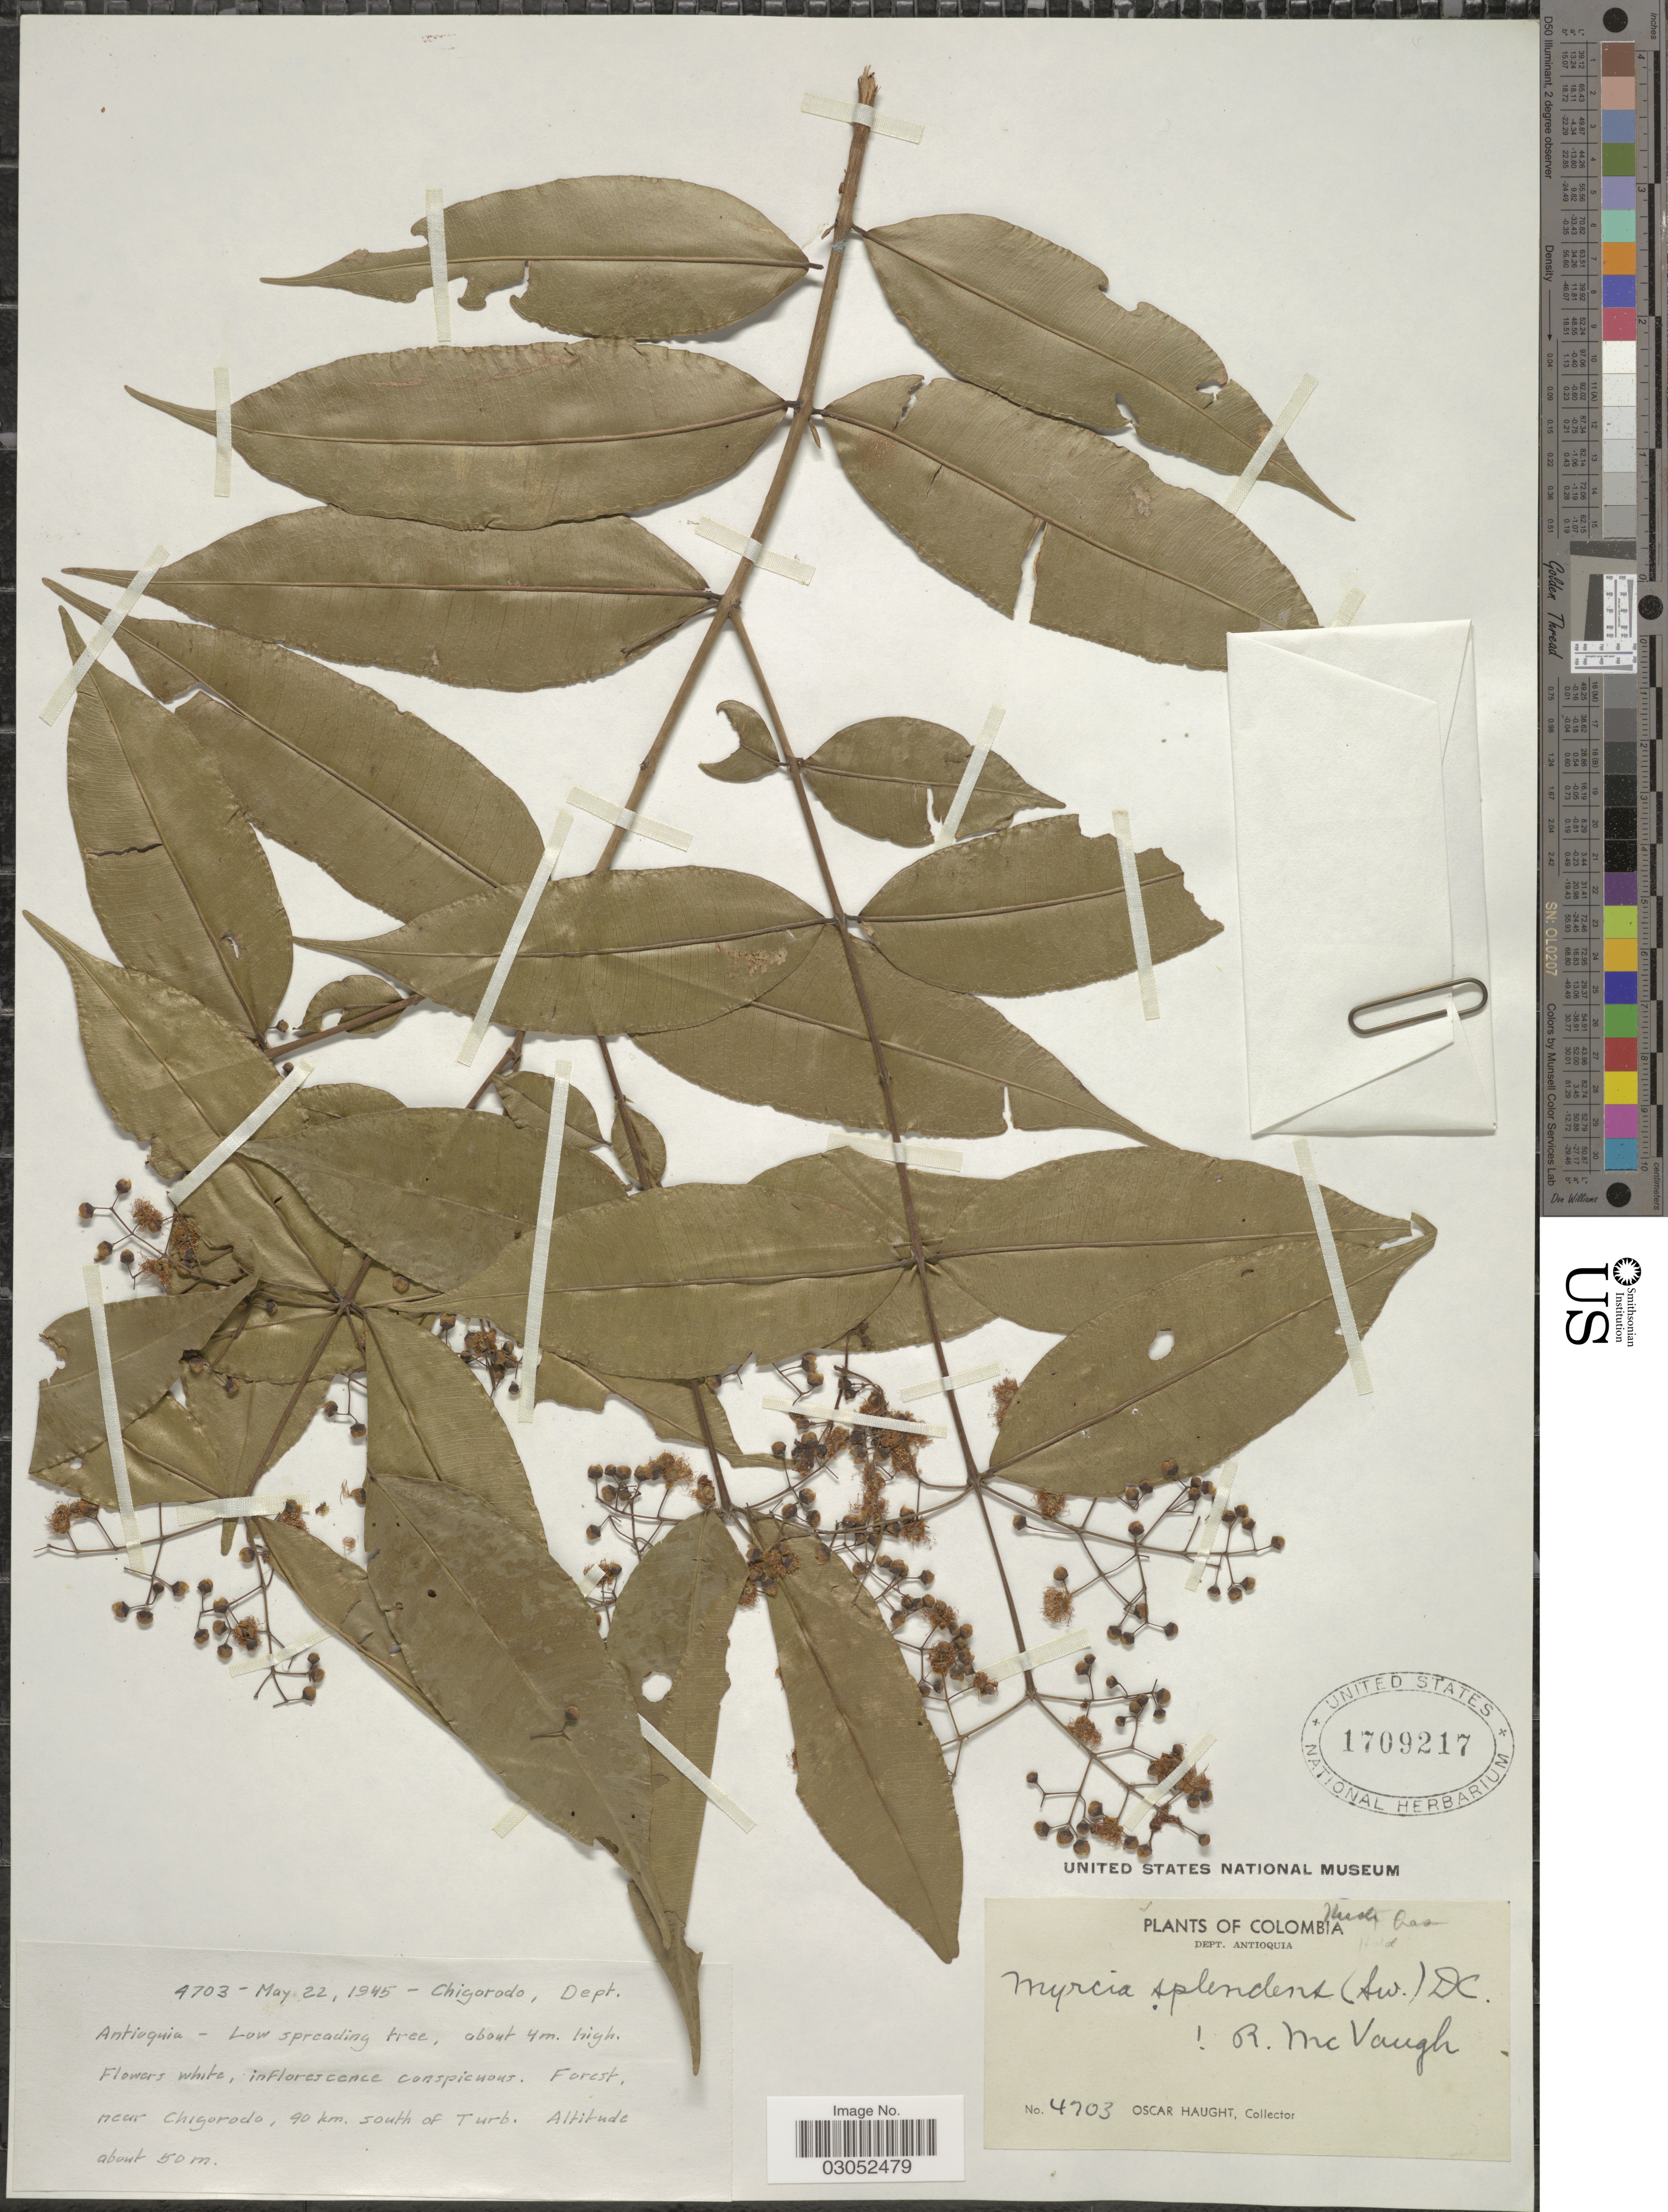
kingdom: Plantae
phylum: Tracheophyta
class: Magnoliopsida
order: Myrtales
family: Myrtaceae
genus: Myrcia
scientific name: Myrcia splendens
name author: (Sw.) DC.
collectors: O. L. Haught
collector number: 4703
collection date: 1945-05-22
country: Colombia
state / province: Antioquia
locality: Chigorodo, Dept. Antioquia. Forest near Chigorodo, 40 km. south of Turb.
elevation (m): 50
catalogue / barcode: US 1709217